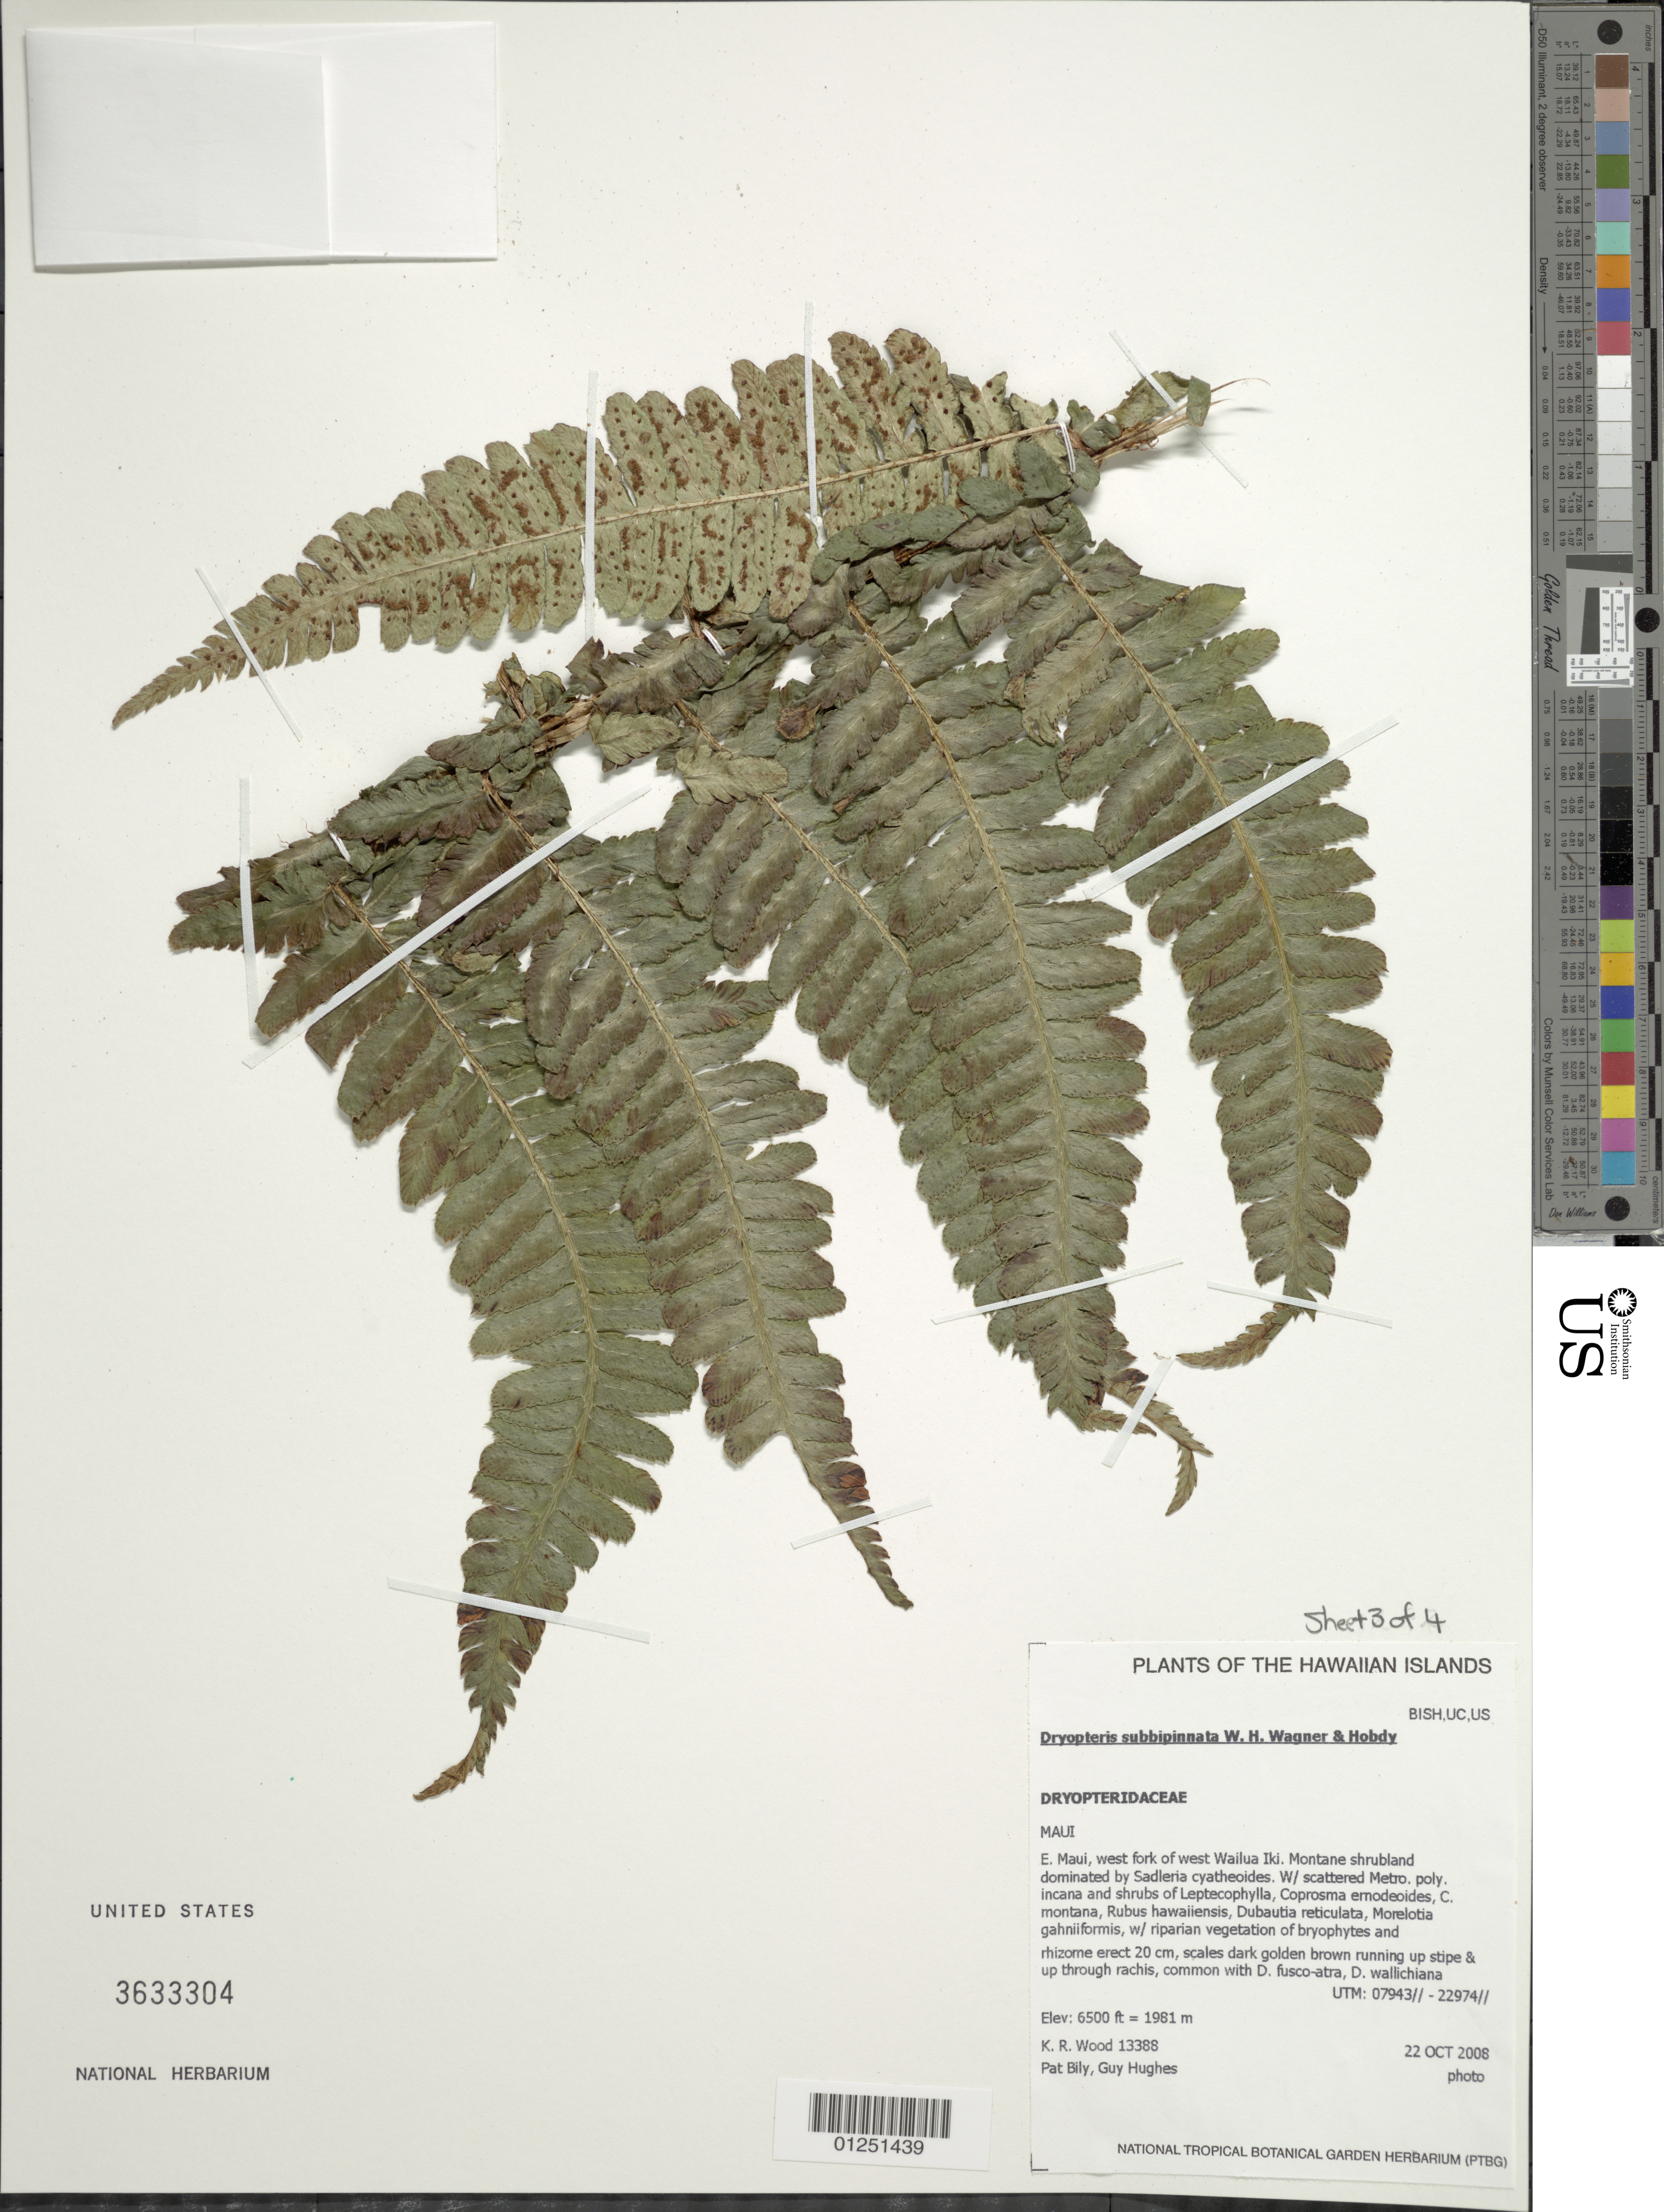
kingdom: Plantae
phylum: Tracheophyta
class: Polypodiopsida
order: Polypodiales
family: Dryopteridaceae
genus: Dryopteris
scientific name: Dryopteris subtripinnata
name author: (Miq.) Kuntze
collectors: K. R. Wood, P. Bily & G. Hughes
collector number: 13388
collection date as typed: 22 Oct 2008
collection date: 2008-10-22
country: United States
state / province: Hawaii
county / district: Maui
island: Maui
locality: E. Maui, west fork of west Wailua Iki.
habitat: Montane shrubland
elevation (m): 1981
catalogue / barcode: US 3633304